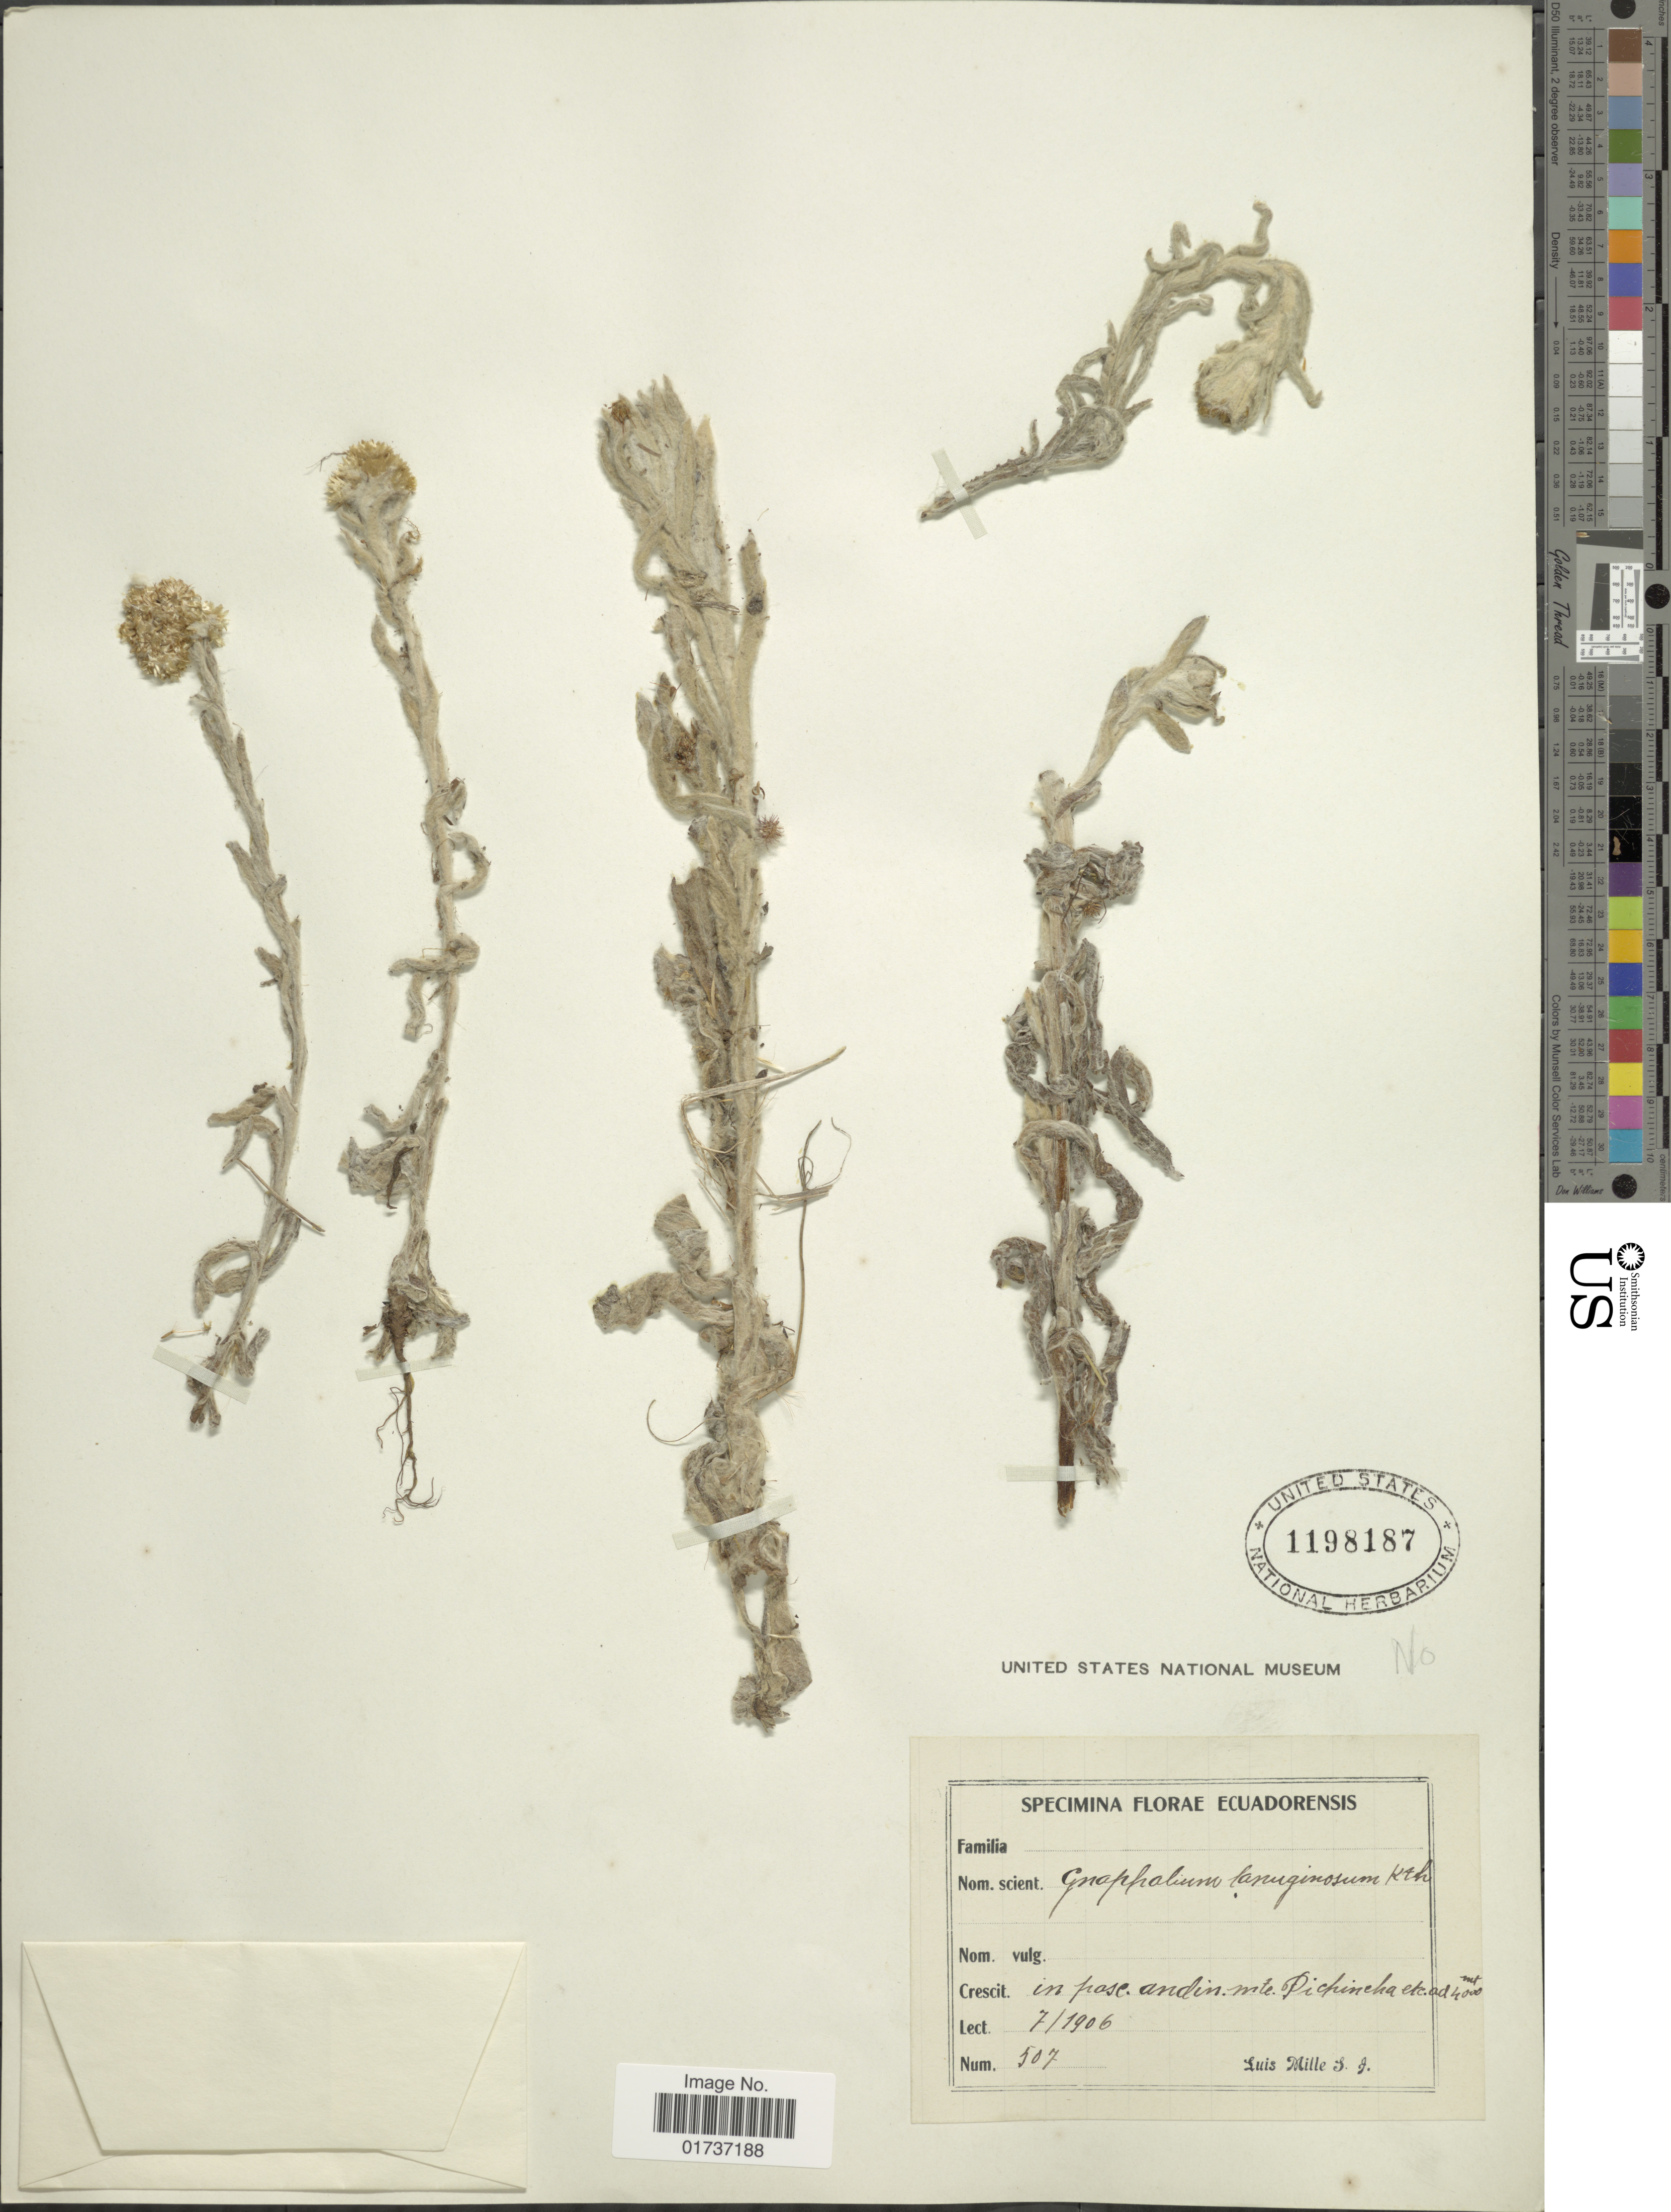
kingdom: Plantae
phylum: Tracheophyta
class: Magnoliopsida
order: Asterales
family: Asteraceae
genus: Gnaphalium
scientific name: Gnaphalium sp.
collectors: L. Mille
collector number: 507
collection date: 1906-07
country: Ecuador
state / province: Pichincha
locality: In pase andin mte Pichincha etc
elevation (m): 4000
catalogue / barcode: US 1198187